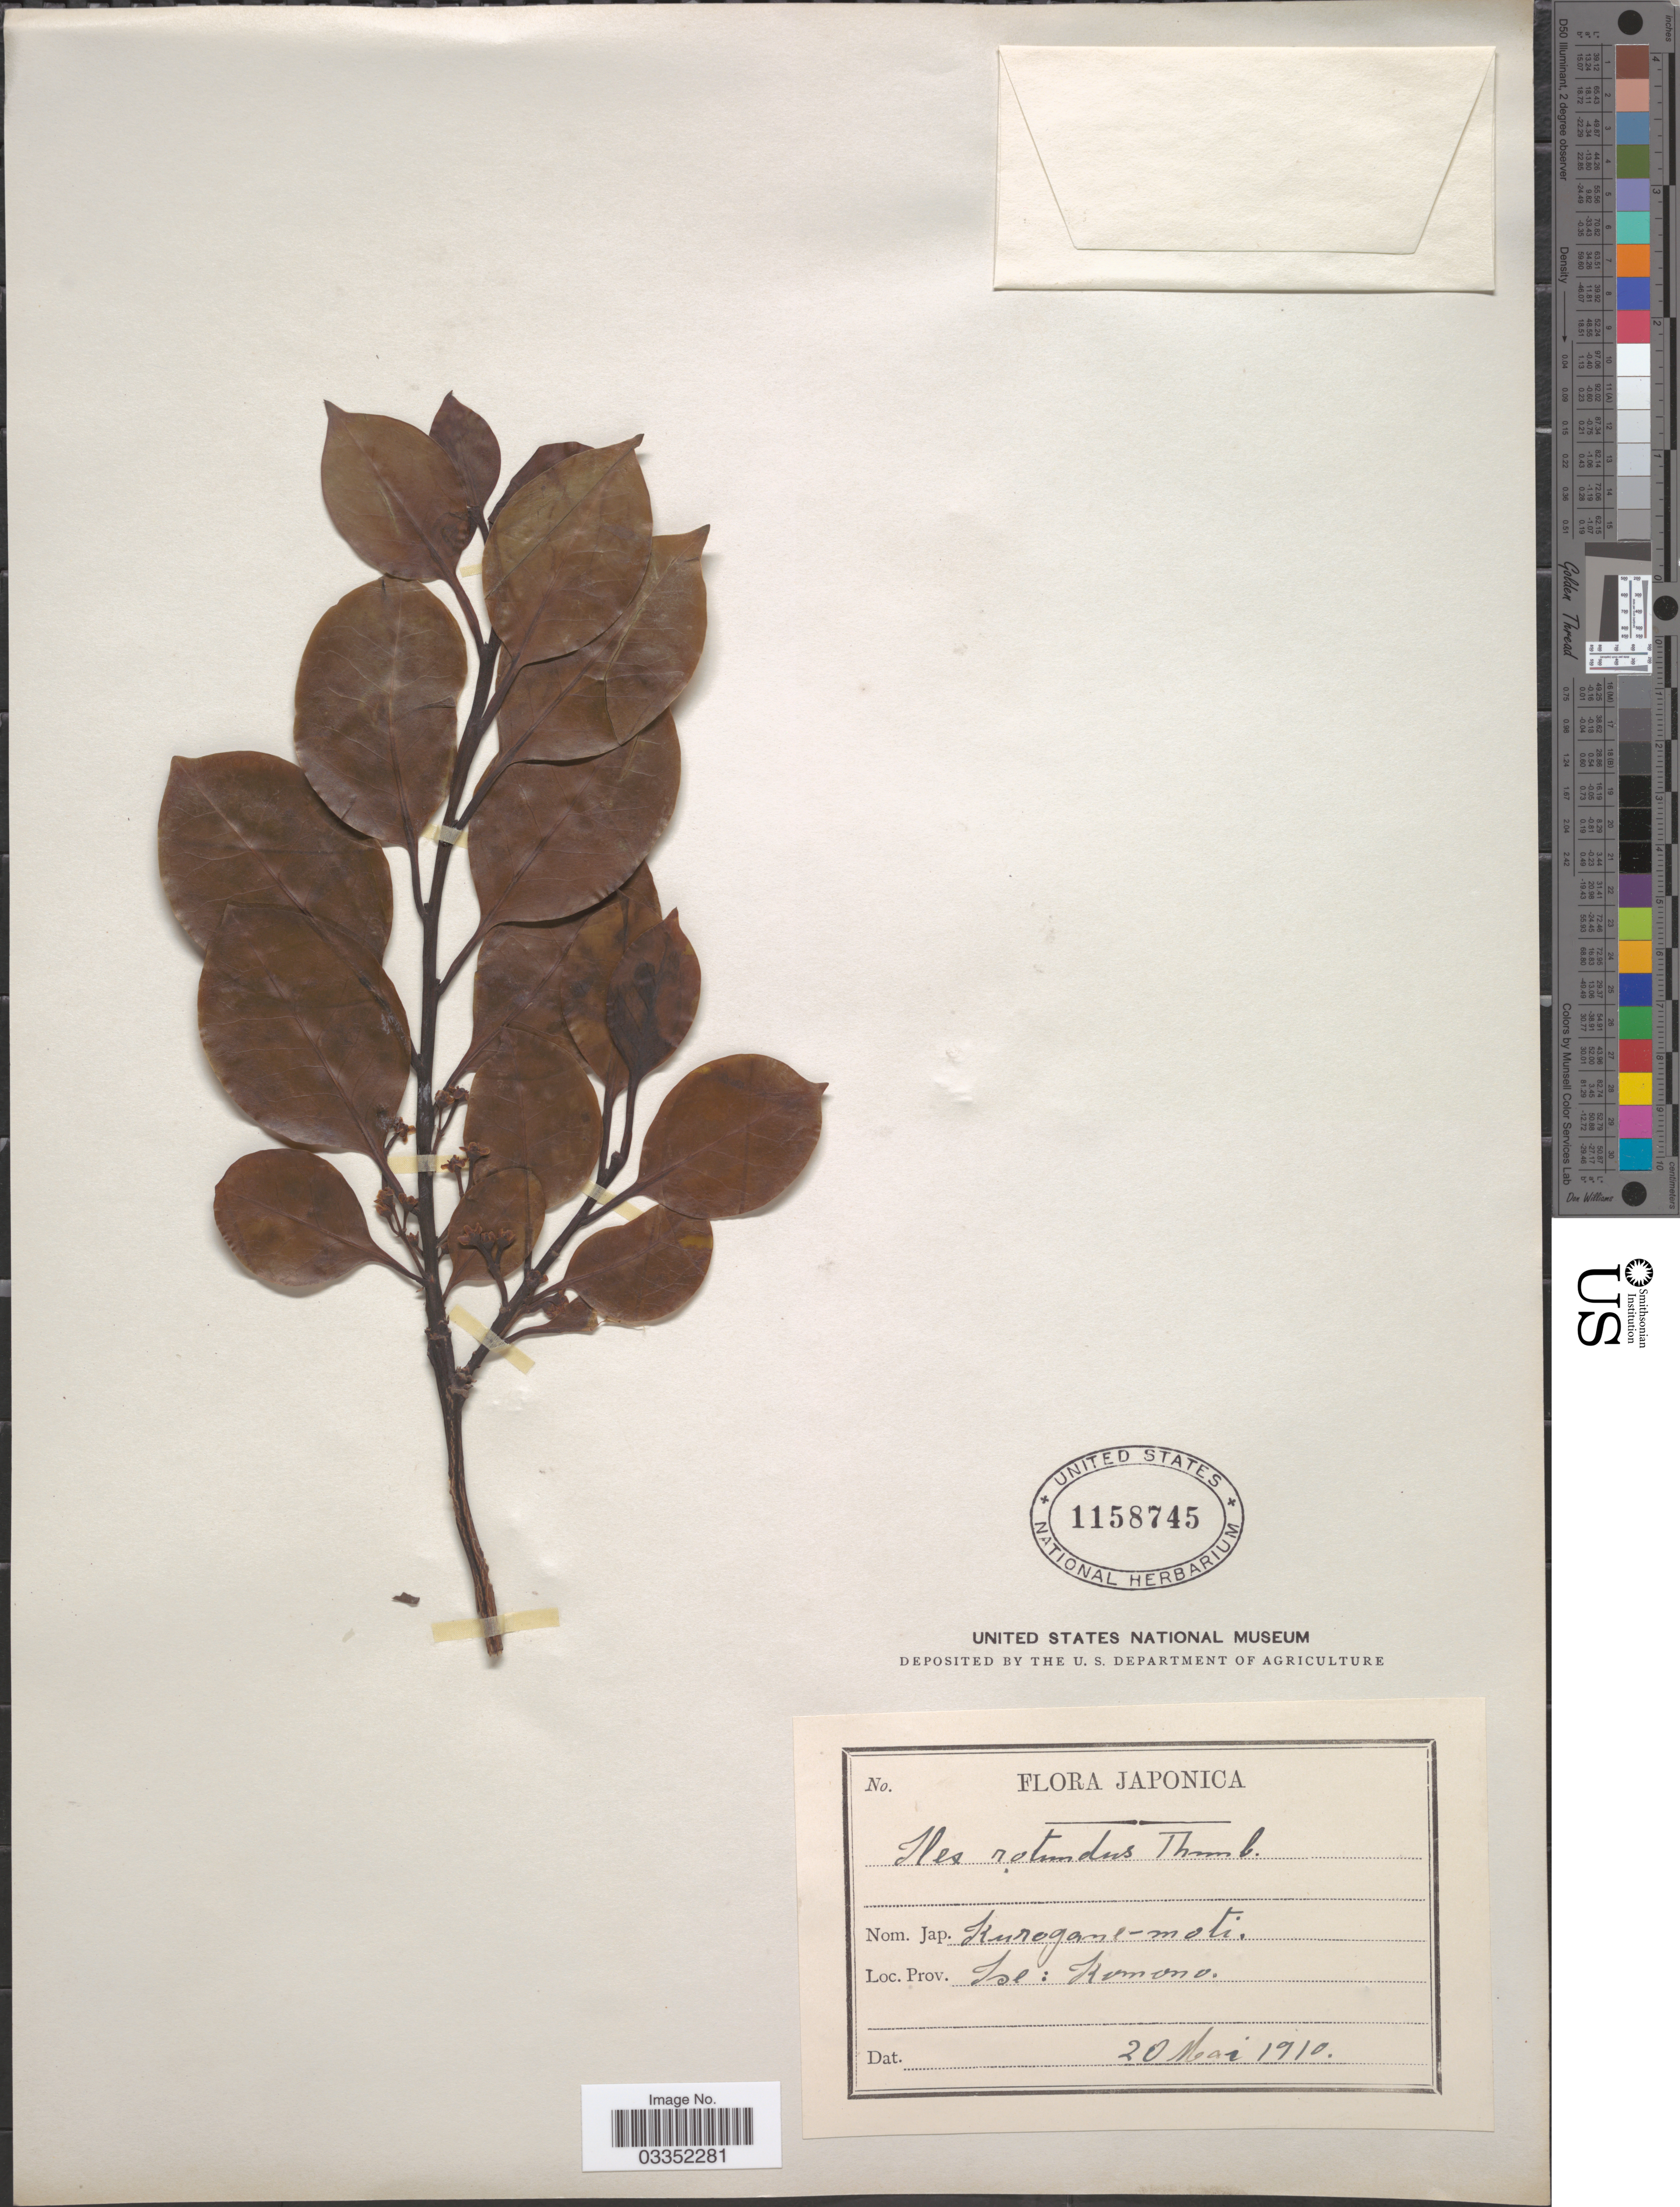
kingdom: Plantae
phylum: Tracheophyta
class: Magnoliopsida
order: Aquifoliales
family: Aquifoliaceae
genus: Ilex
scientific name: Ilex rotunda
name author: Thunb.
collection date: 1910-05-20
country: Japan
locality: Isl: Komono.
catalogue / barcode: US 1158745